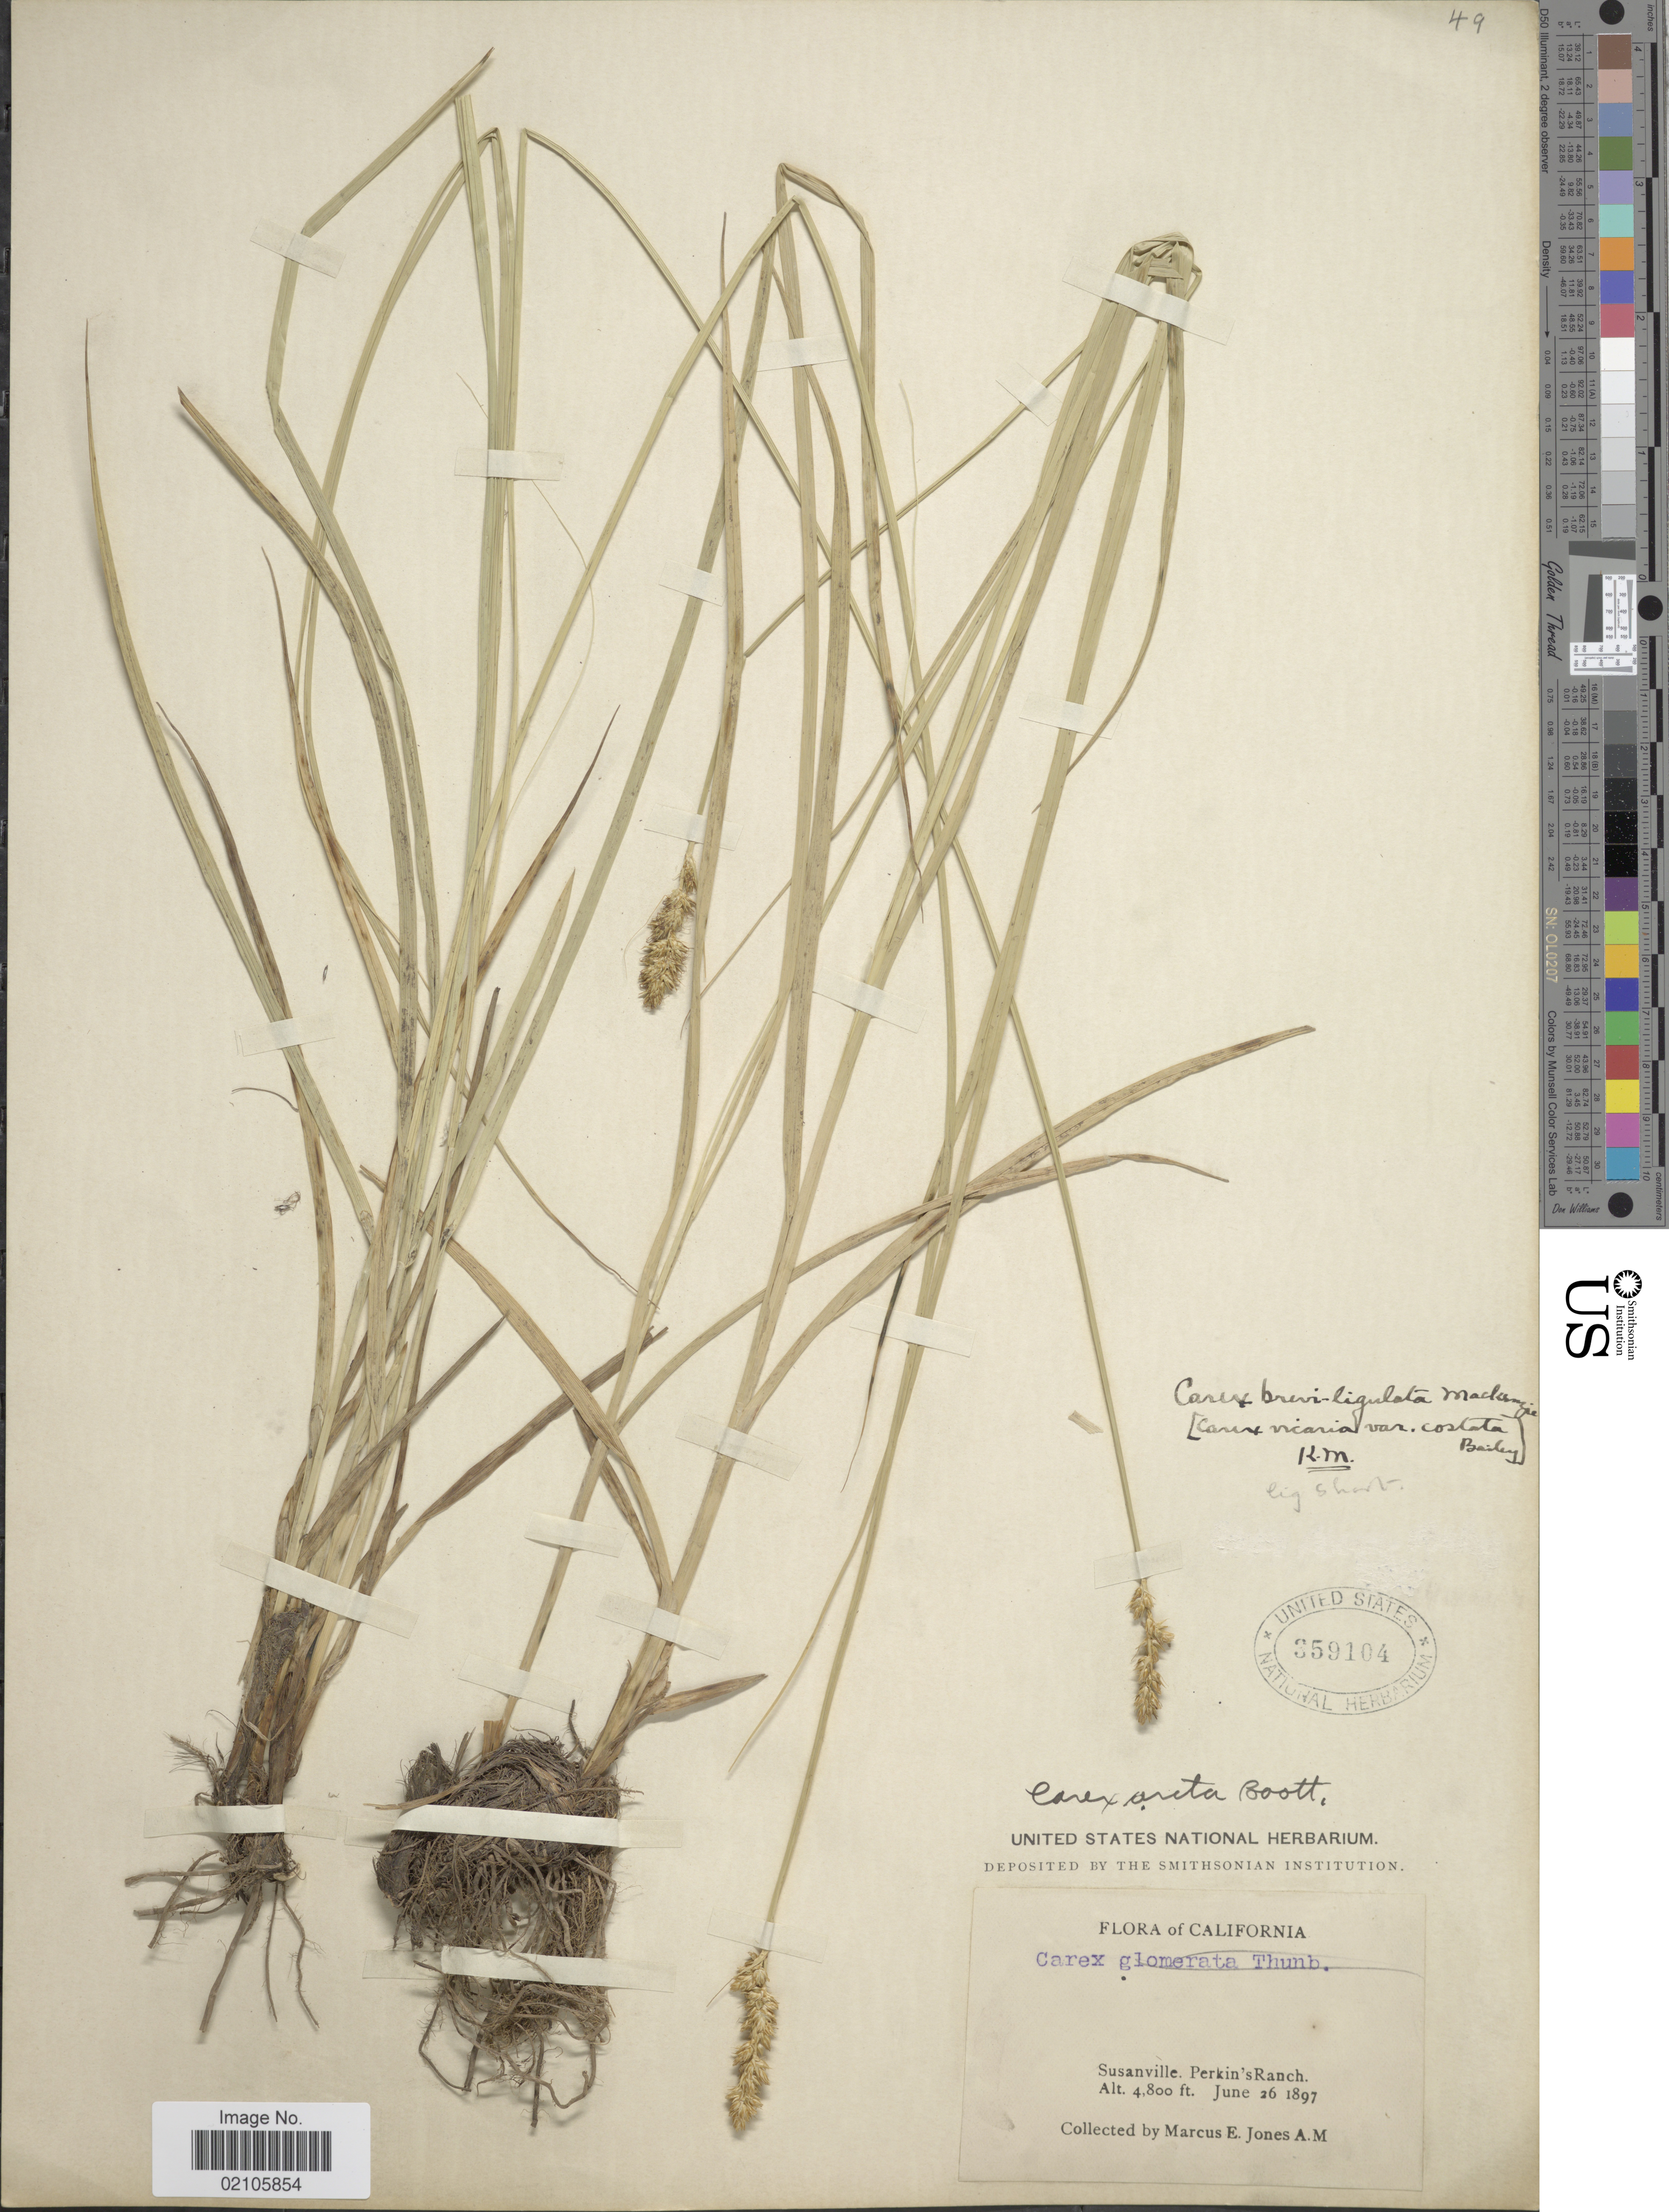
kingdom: Plantae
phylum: Tracheophyta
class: Liliopsida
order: Poales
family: Cyperaceae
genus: Carex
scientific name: Carex densa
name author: (L.H. Bailey) L.H. Bailey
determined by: Strong, Mark T., (BOT), Smithsonian Institution - National Museum of Natural History (UNITED STATES)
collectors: M. E. Jones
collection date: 1897-06-26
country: United States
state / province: California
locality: Susanville, Perkin's Ranch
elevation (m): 1463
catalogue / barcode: US 359104